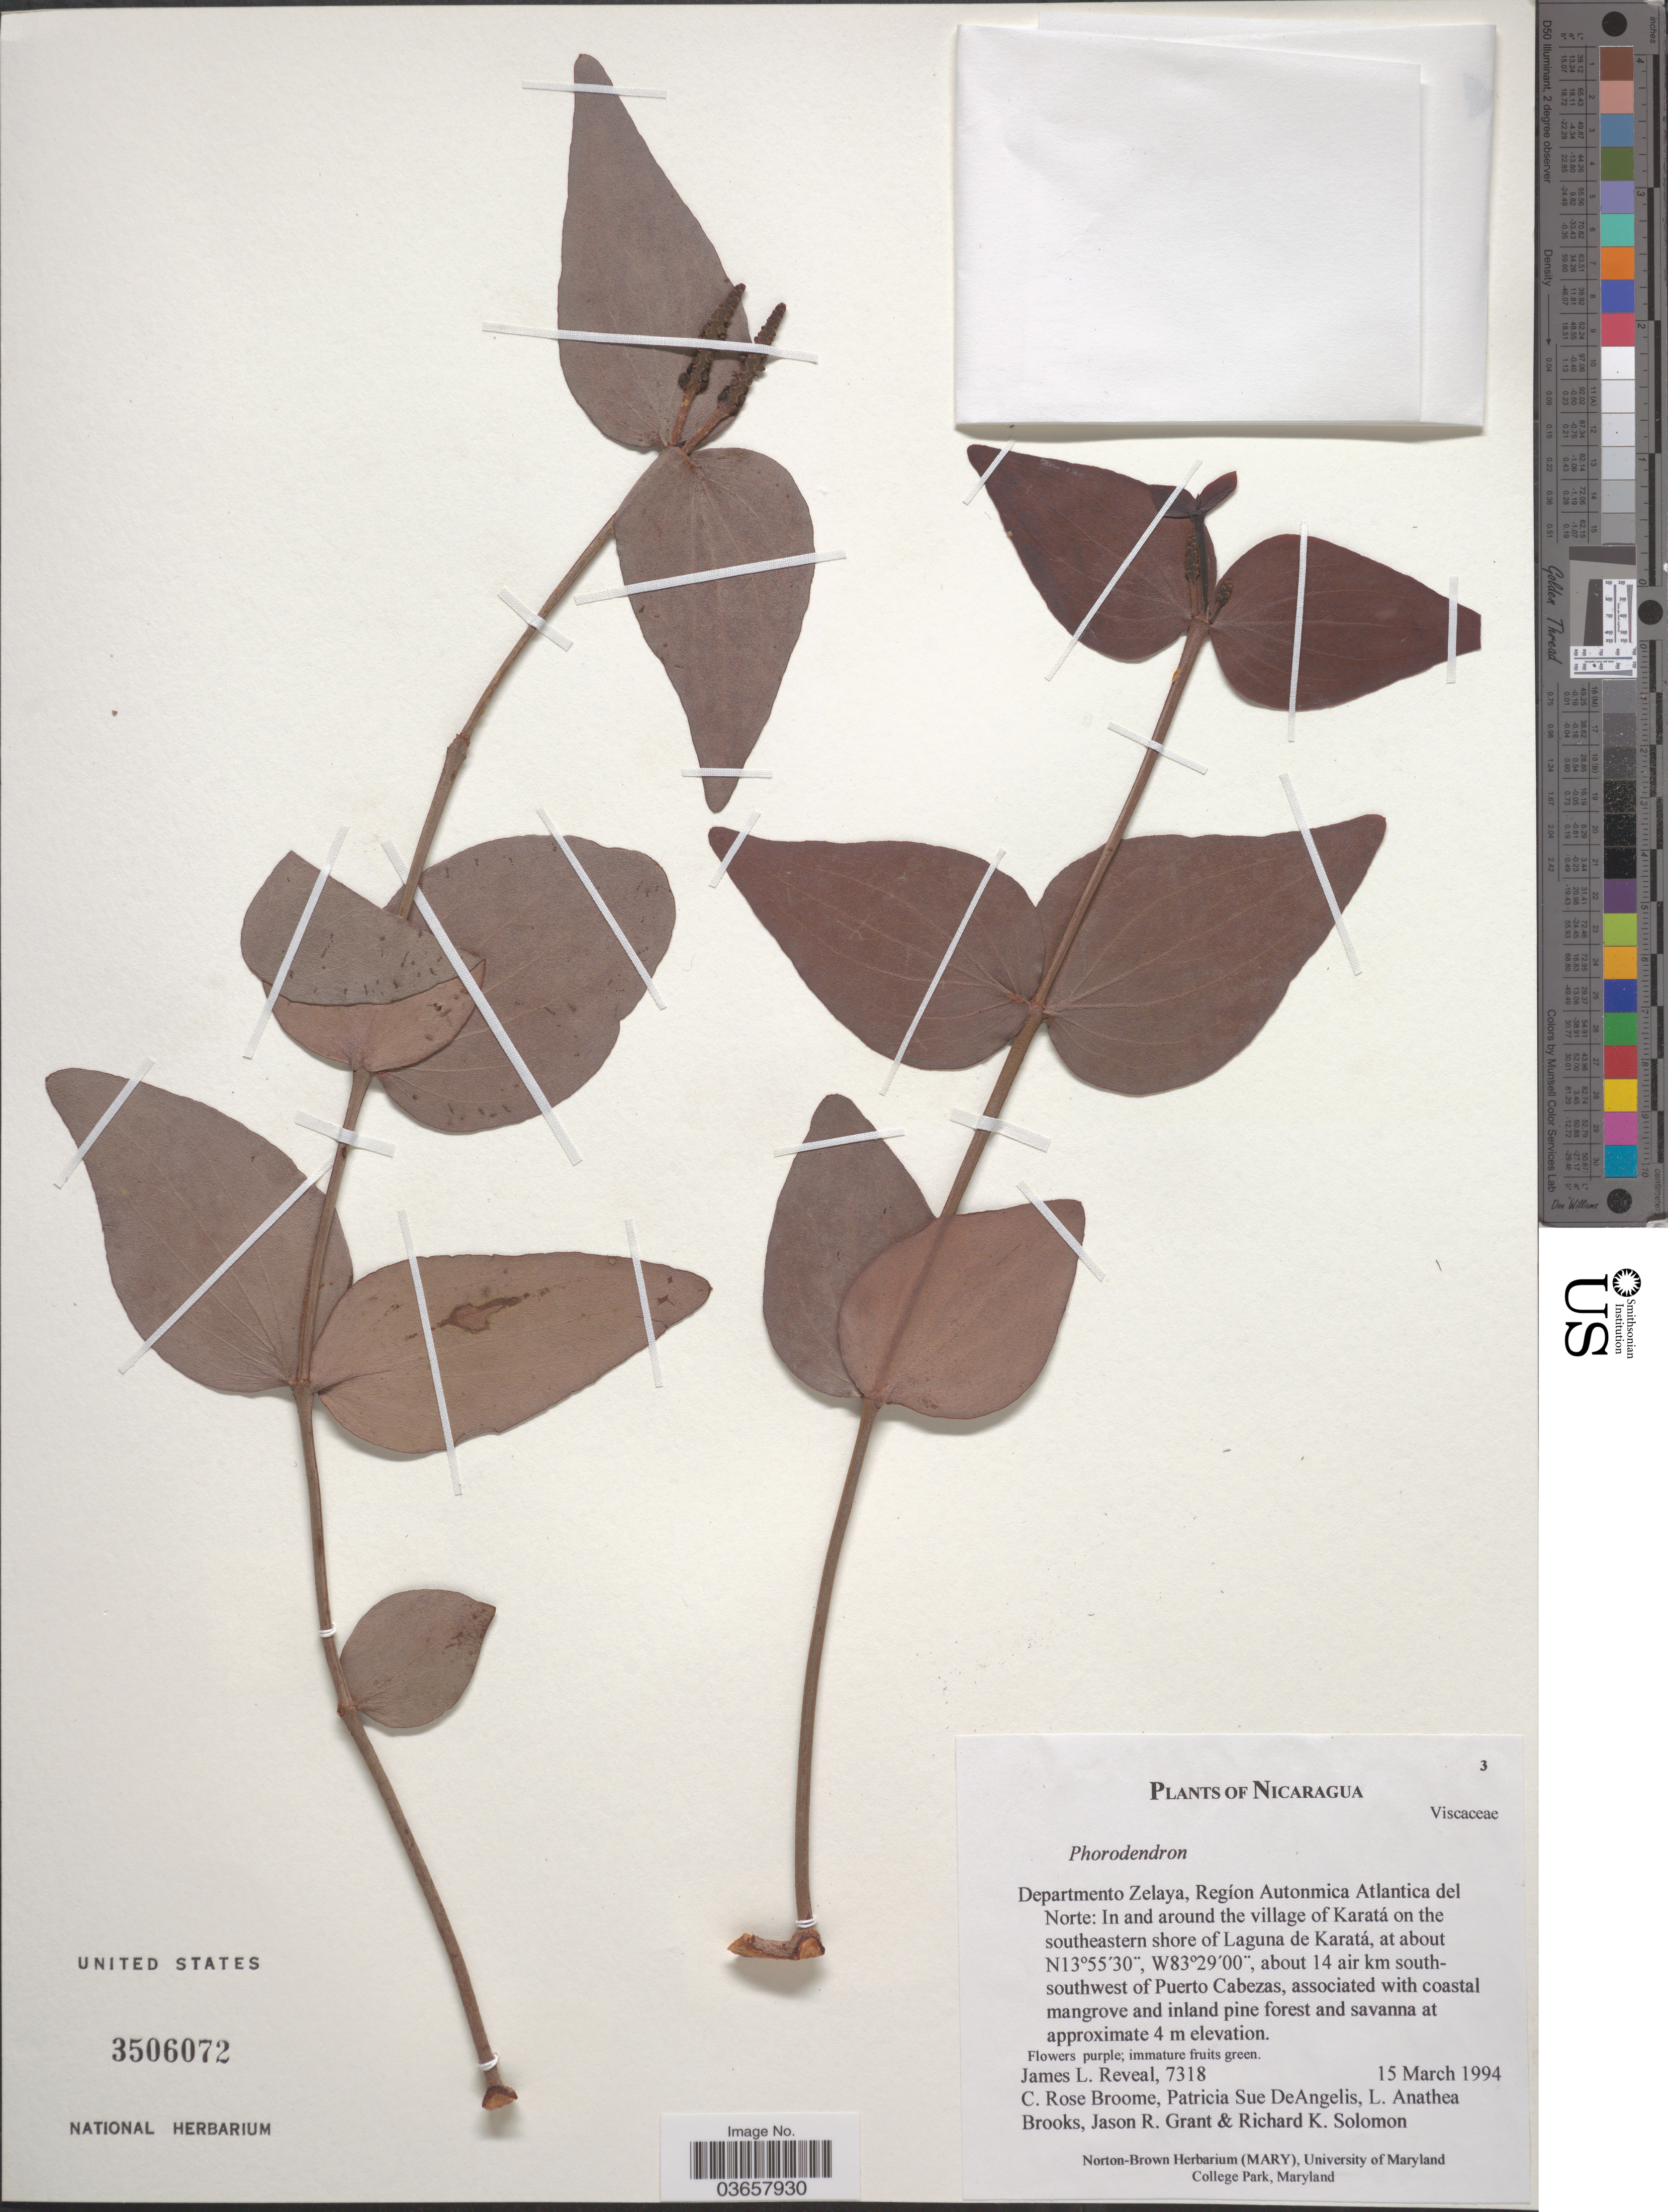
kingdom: Plantae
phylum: Tracheophyta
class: Magnoliopsida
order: Santalales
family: Viscaceae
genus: Phoradendron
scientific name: Phoradendron sp.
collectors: J. L. Reveal, C. R. Broome, P. DeAngelis, L. Anathea & et al.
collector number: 7318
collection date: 1994-03-15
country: Nicaragua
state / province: Atlántico Norte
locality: Departmento Zelaya, Regíon Autonmica Atlantica del Norte: In and around the village of Karatá on the southeastern shore of Laguna de Karatá, about 14 air km south-southwest of Puerto Cabezas.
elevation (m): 4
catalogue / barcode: US 3506072